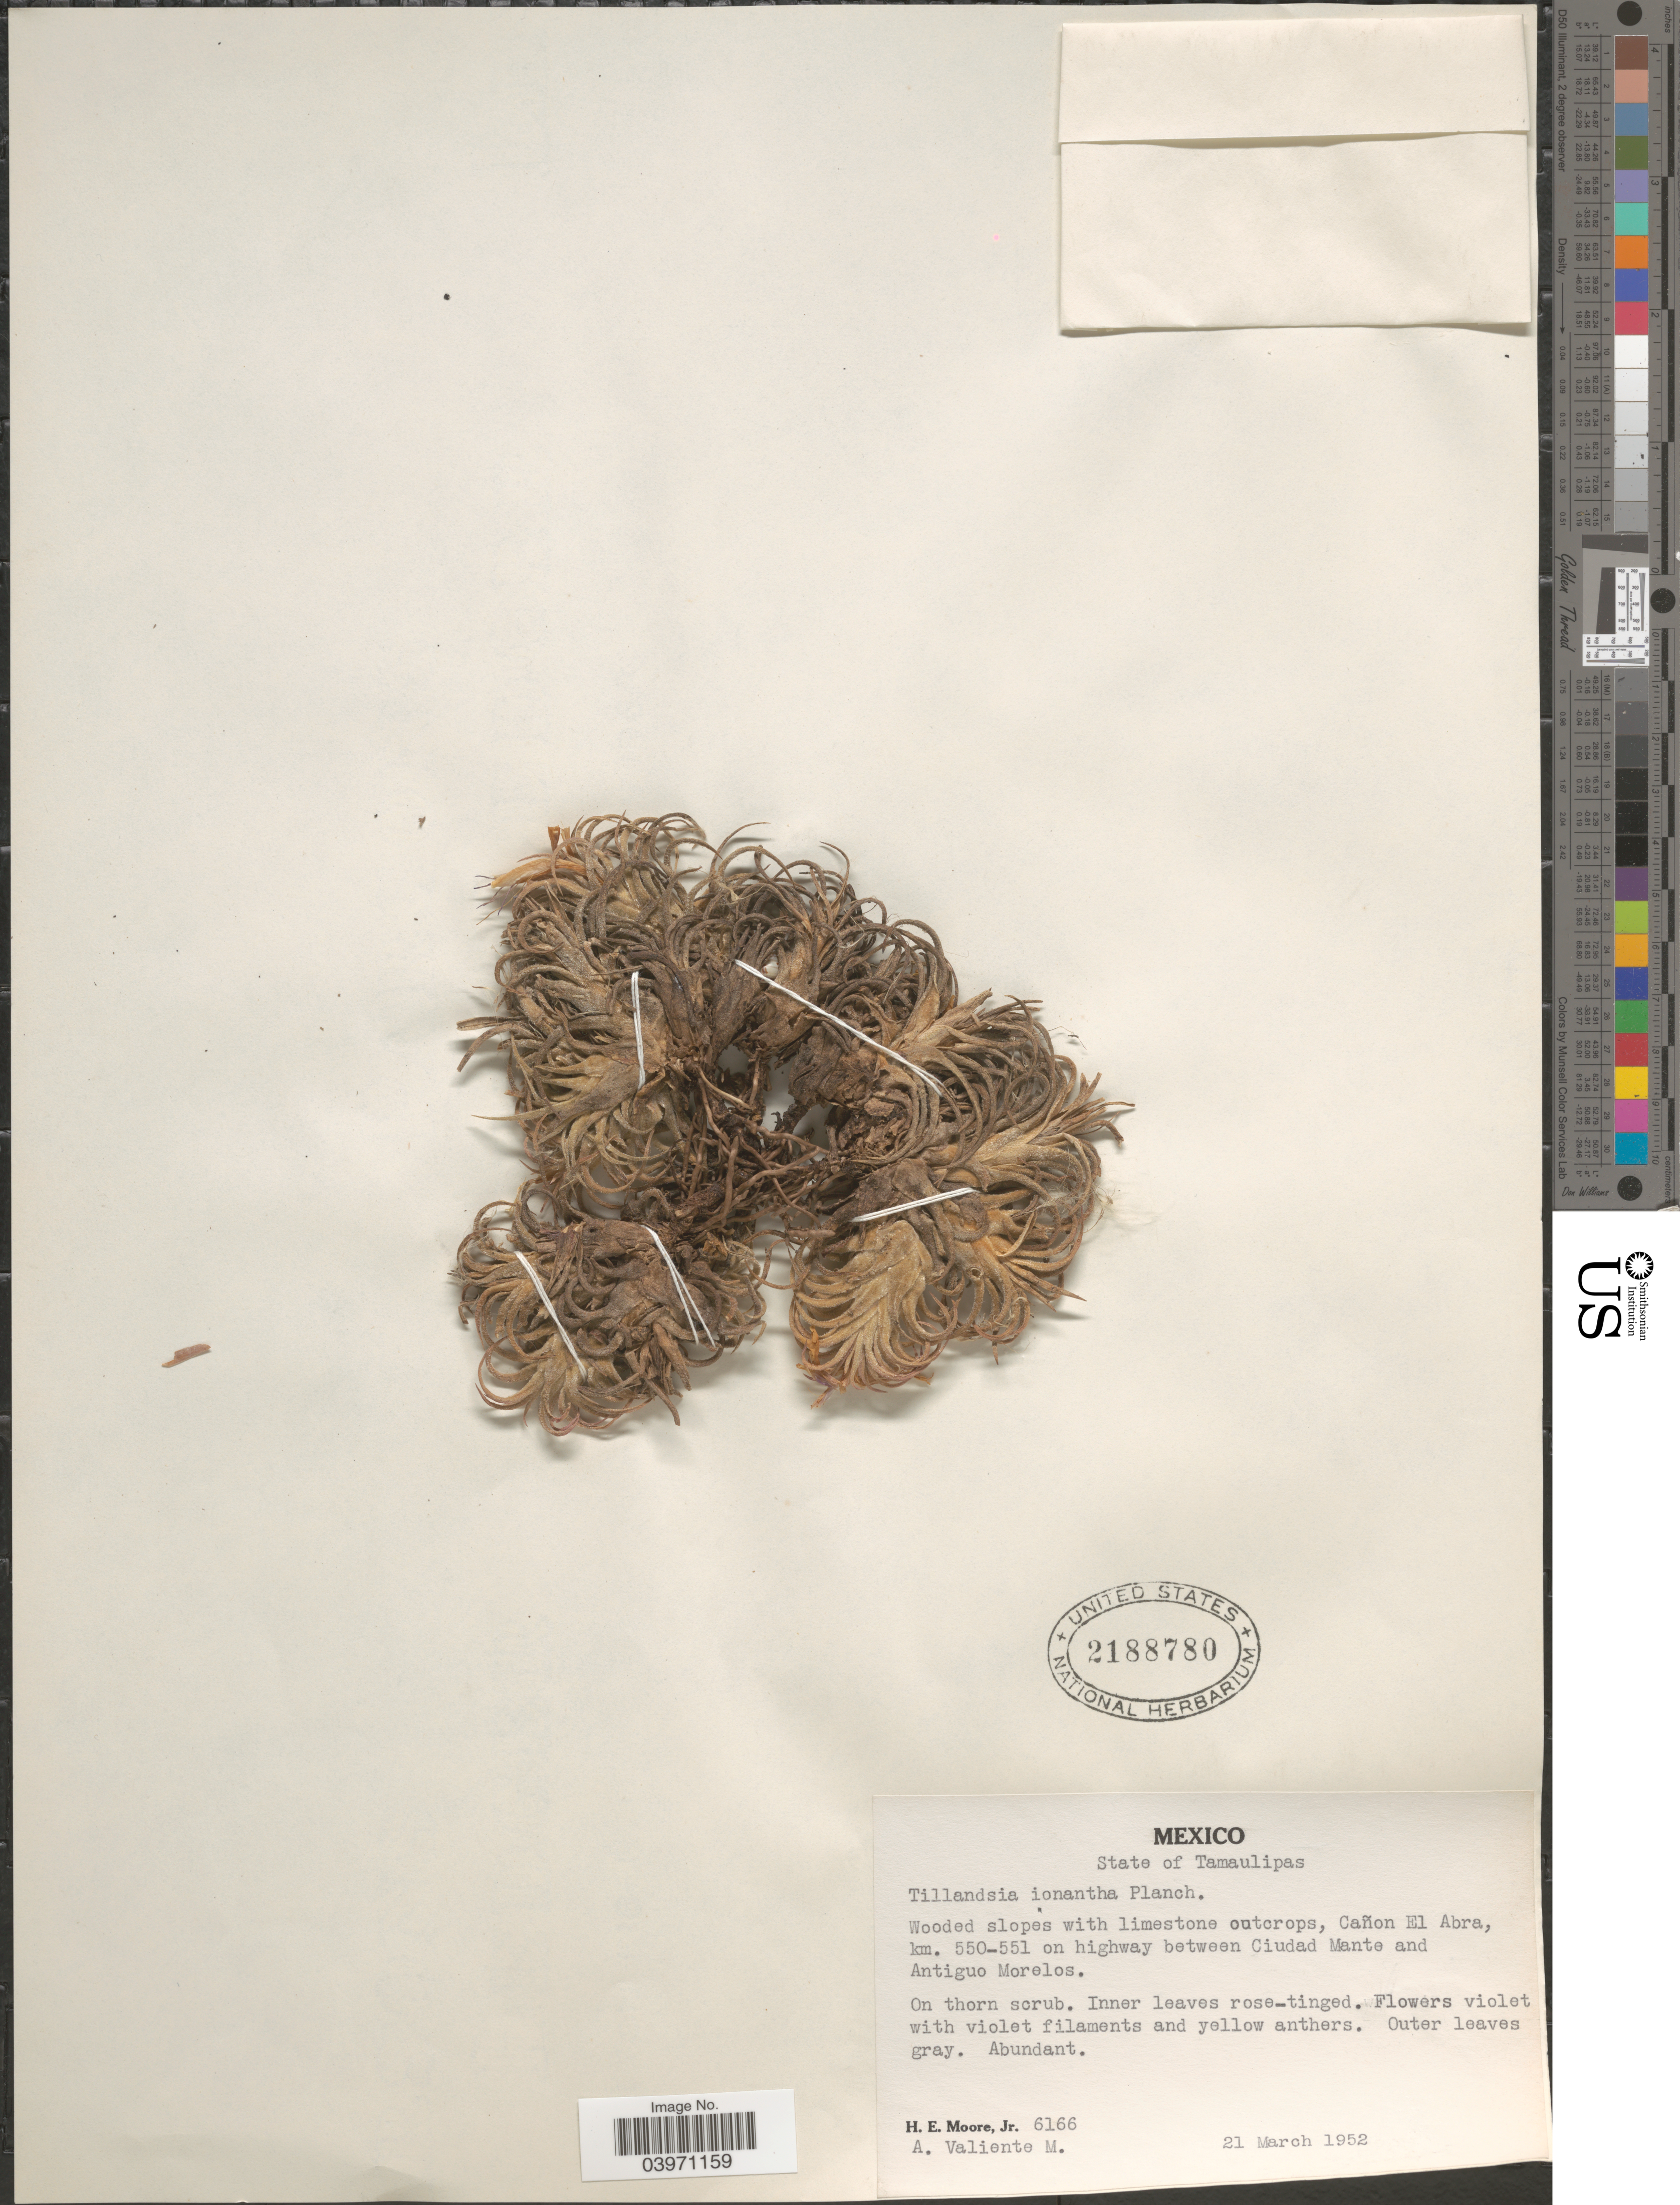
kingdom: Plantae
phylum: Tracheophyta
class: Liliopsida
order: Poales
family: Bromeliaceae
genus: Tillandsia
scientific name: Tillandsia ionantha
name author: Planch.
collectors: H. Moore & A. Valiente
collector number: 6166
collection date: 1952-03-21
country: Mexico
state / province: Tamaulipas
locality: Wooded slopes with limestone outcrops, Cañon El Abra, km. 550-551 on highway between Ciudad Mante and Antiguo Morelos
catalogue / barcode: US 2188780